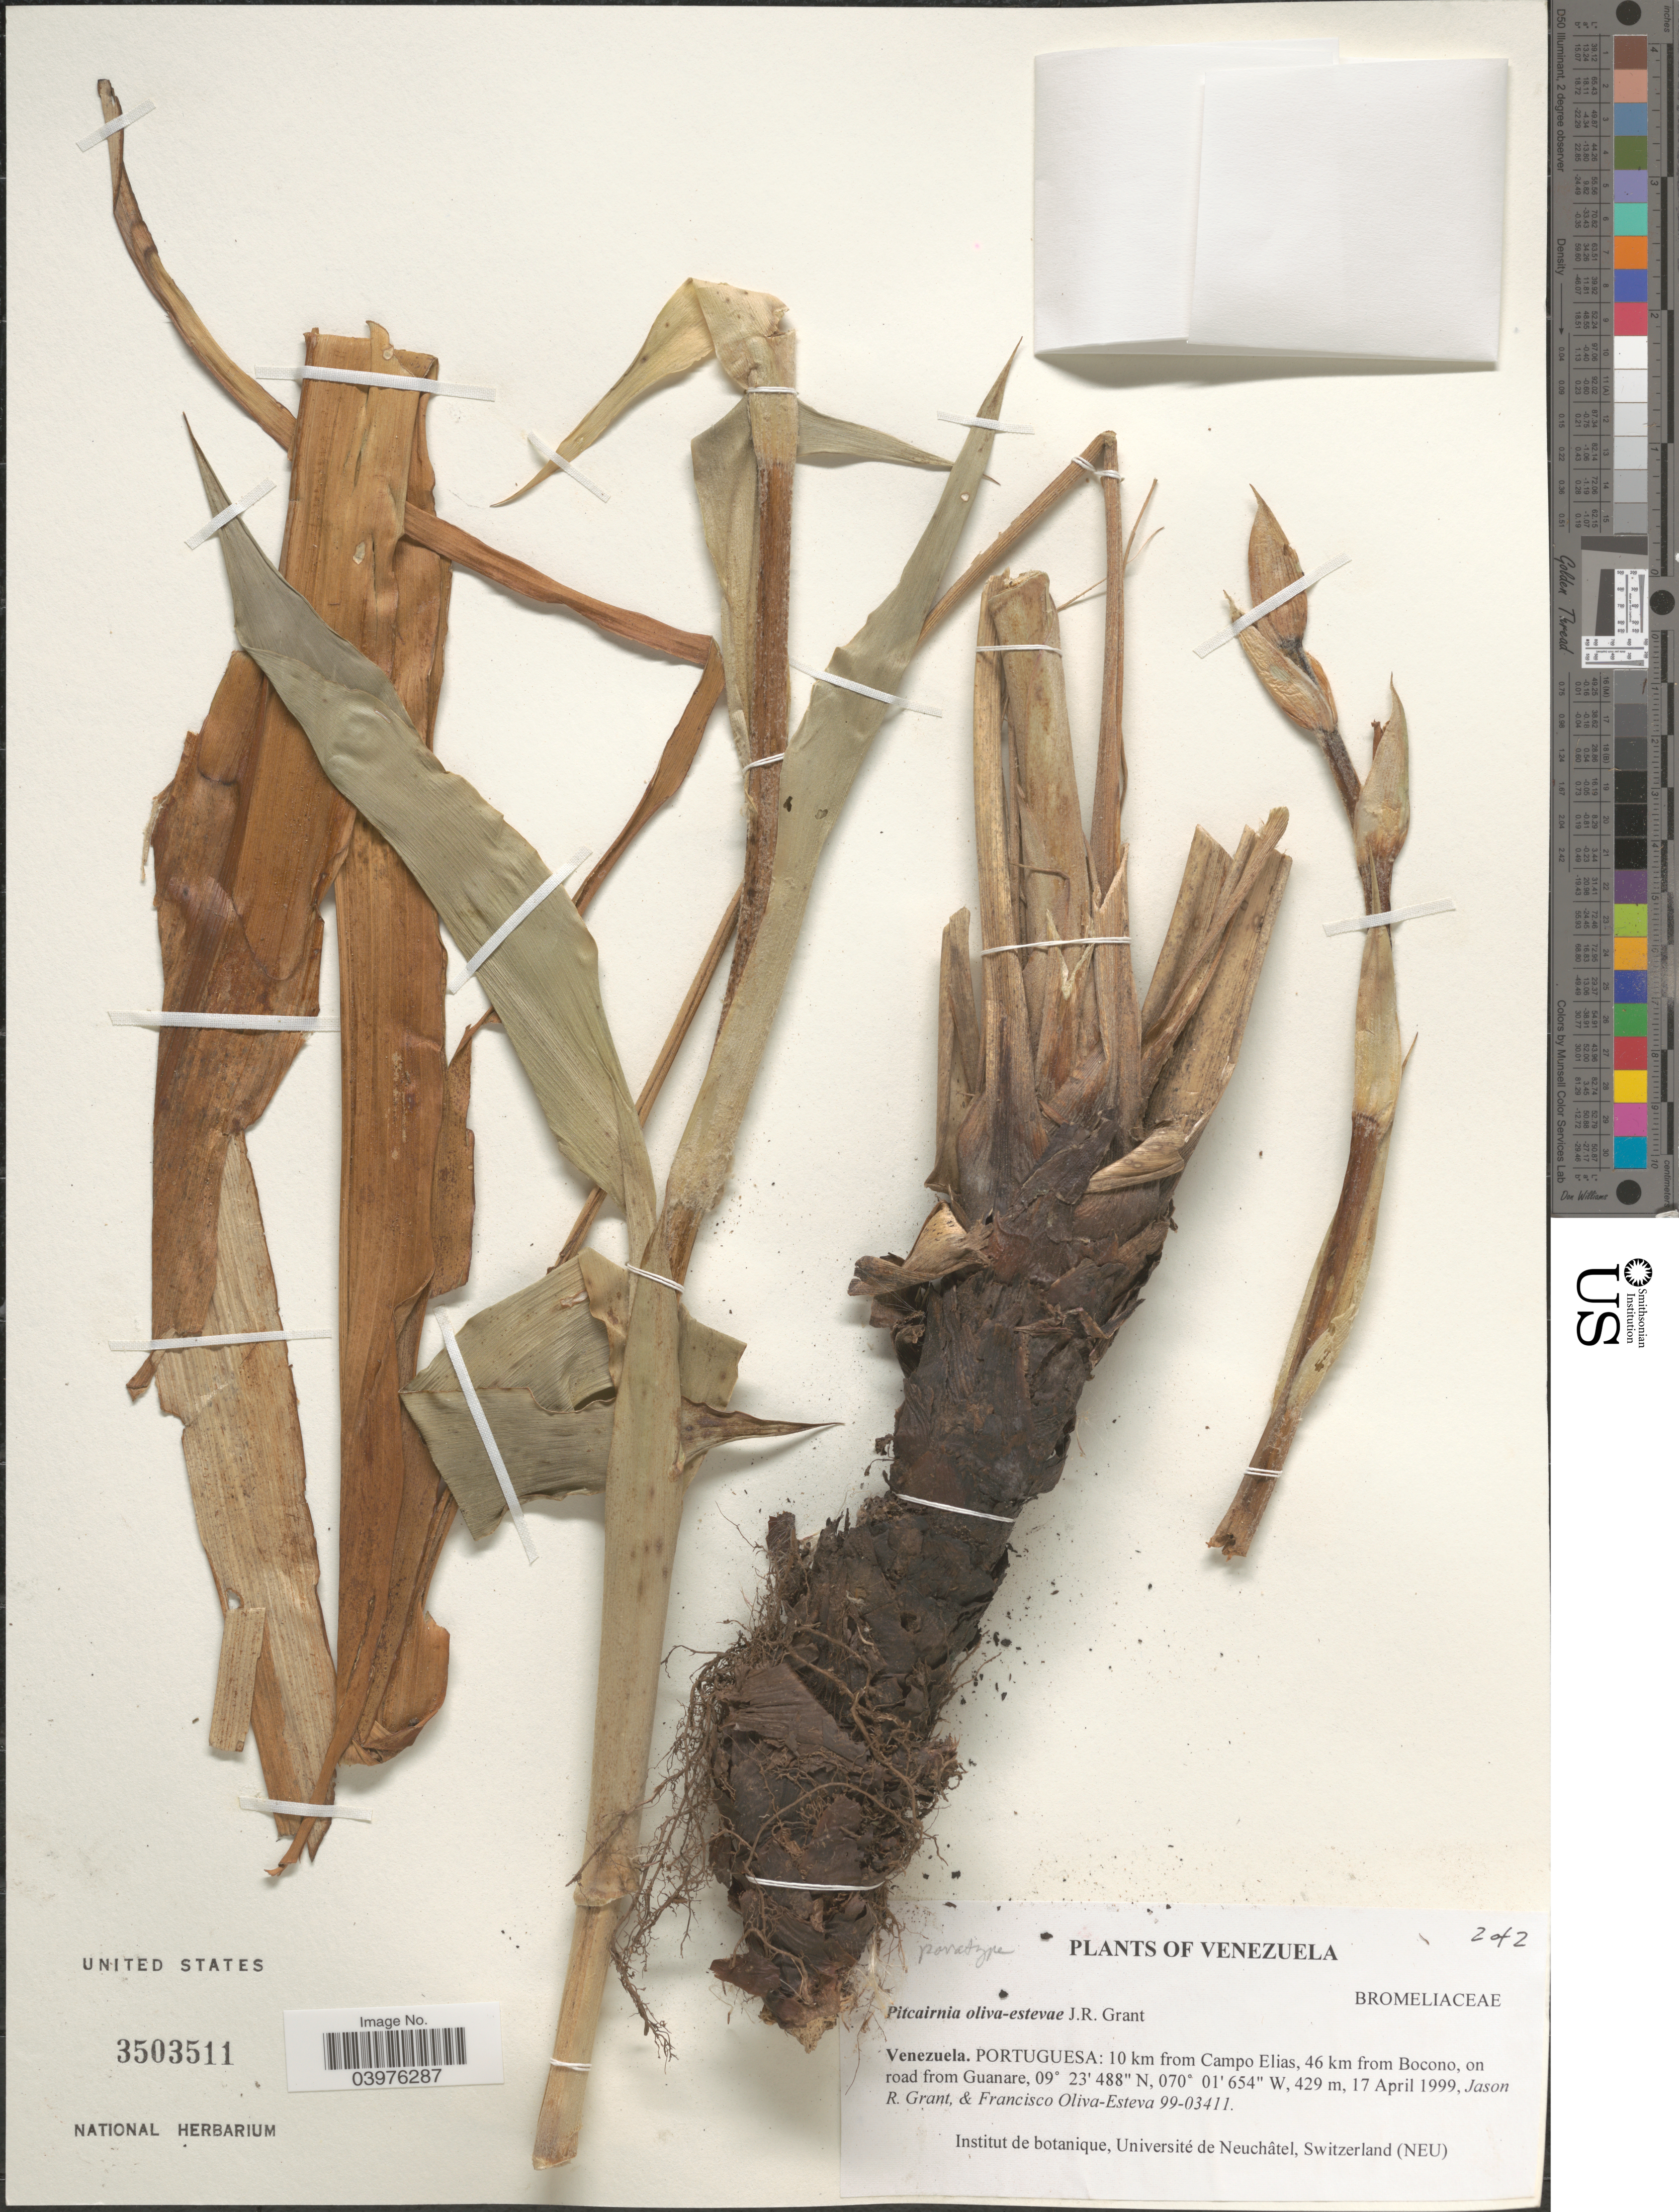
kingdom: Plantae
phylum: Tracheophyta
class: Liliopsida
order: Poales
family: Bromeliaceae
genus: Pitcairnia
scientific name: Pitcairnia oliva-estevae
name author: J.R. Grant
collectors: J. R. Grant & F. Oliva-Esteva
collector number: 99-03411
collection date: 1999-04-17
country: Venezuela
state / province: Portuguesa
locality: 10 km from Campo Elias, 46 km from Bocono, on road from Guanare.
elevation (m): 429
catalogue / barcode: US 3503511